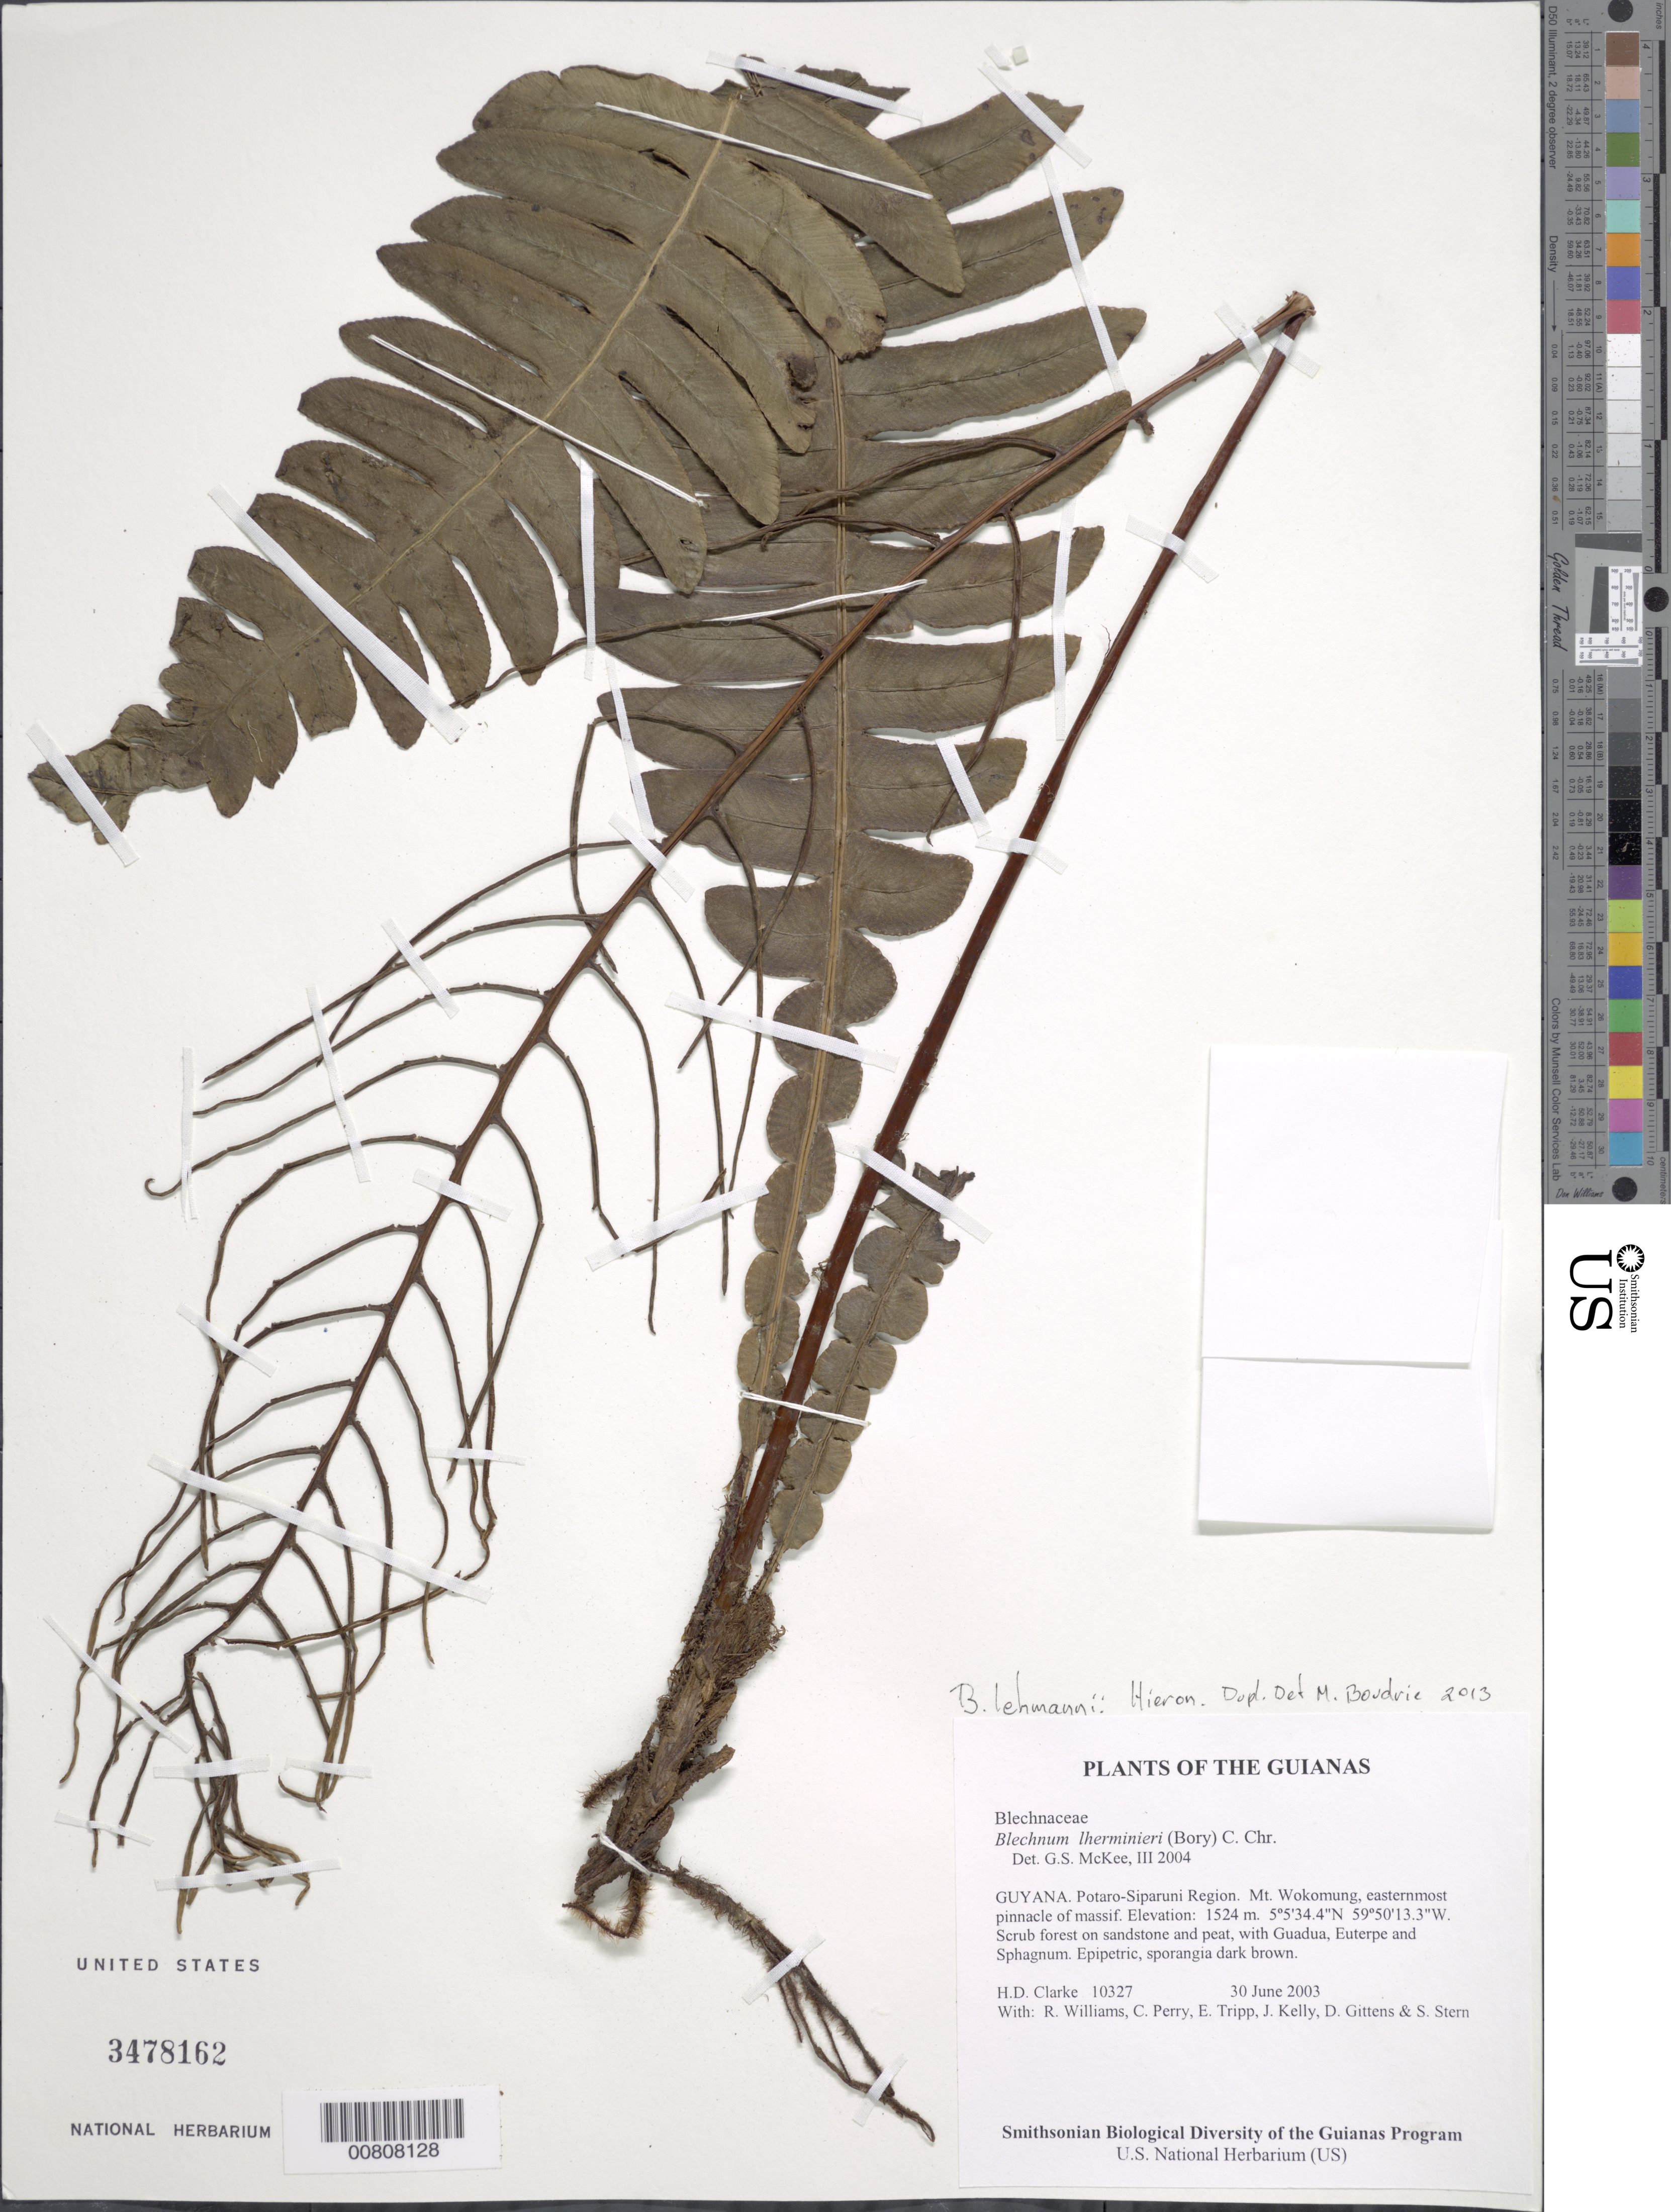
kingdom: Plantae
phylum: Tracheophyta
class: Polypodiopsida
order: Polypodiales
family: Blechnaceae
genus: Blechnum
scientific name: Blechnum lehmannii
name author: Hieron.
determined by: Boudrie, M.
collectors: H. D. Clarke, R. Williams, C. Perry, E. Tripp, J. Kelly, D. Gittens & S. R. Stern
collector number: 10327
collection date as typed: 30 June 2003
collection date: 2003-06-30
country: Guyana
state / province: Potaro-Siparuni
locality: Mt. Wokomung, easternmost pinnacle of massif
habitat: Scrub forest on sandstone and peat, with Guadua, Euterpe and Sphagnum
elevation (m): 1524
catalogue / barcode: US 3478162